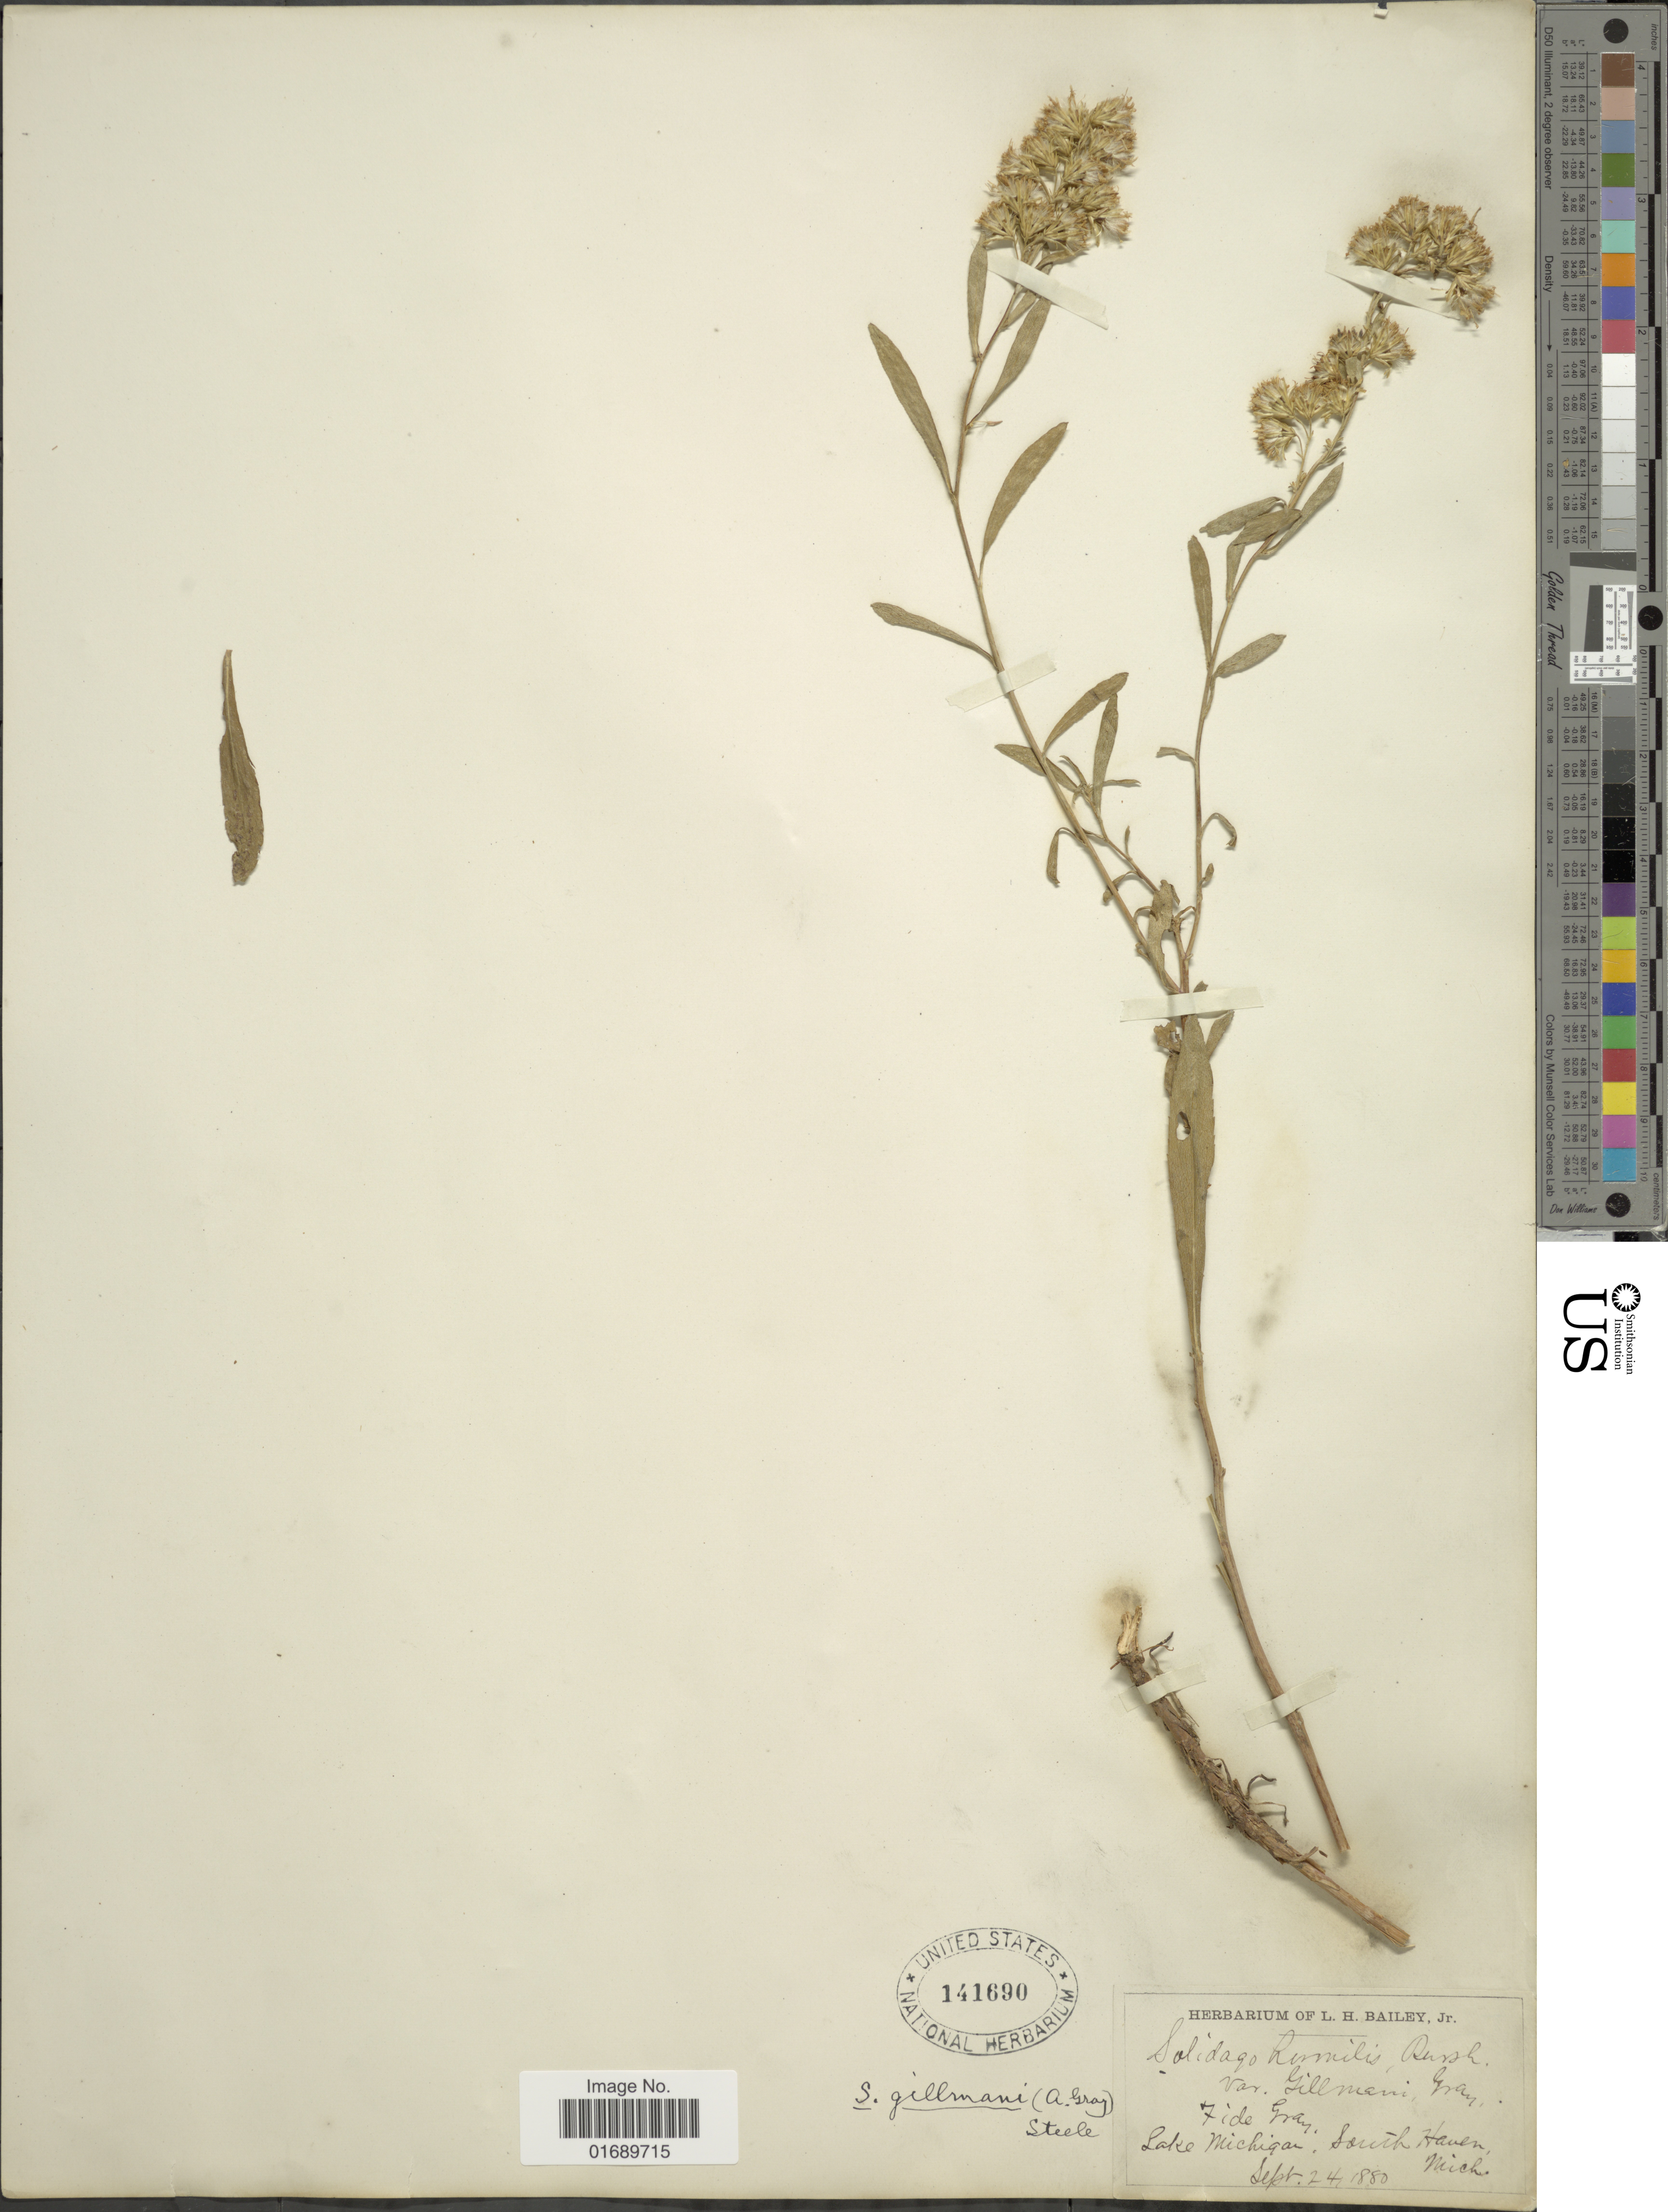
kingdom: Plantae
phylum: Tracheophyta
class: Magnoliopsida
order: Asterales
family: Asteraceae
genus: Solidago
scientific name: Solidago racemosa var. gillmanii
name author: (A. Gray) Fernald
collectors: ex Herb. L.H. Bailey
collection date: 1880-09-24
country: United States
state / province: Michigan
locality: Lake Michigan, South Haven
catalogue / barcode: US 141690